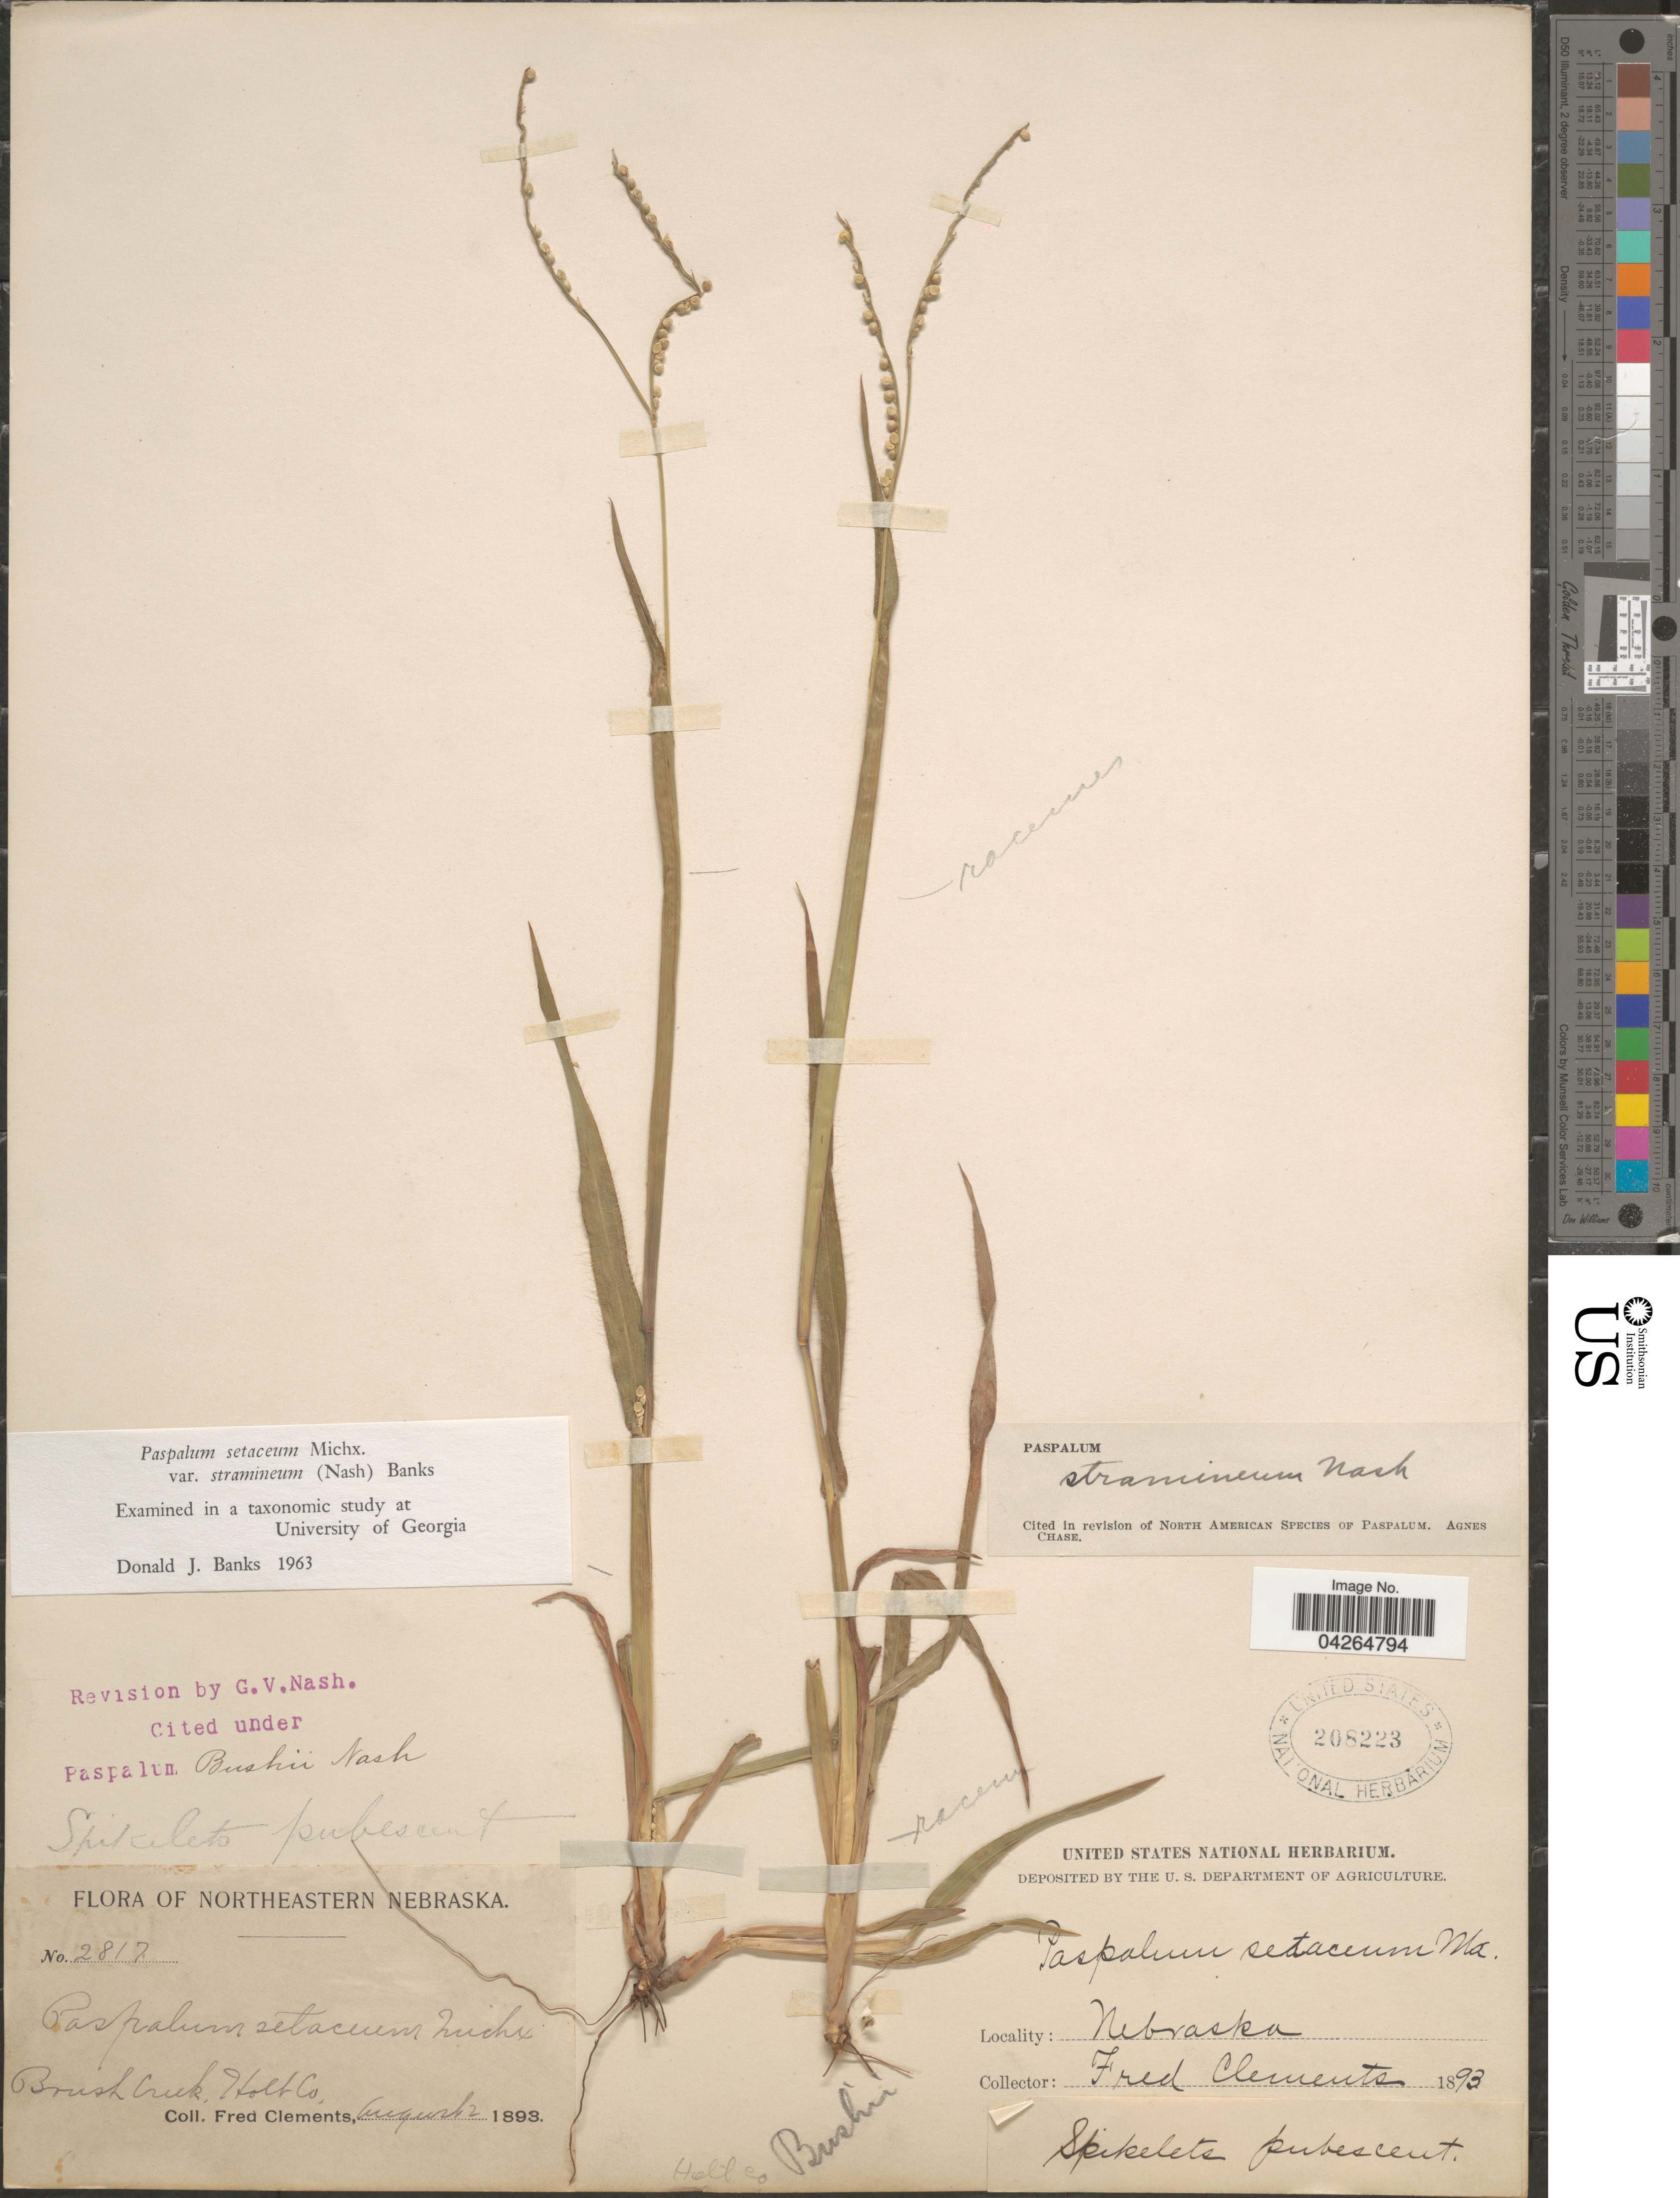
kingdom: Plantae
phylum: Tracheophyta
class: Liliopsida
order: Poales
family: Poaceae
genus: Paspalum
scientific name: Paspalum setaceum var. stramineum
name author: (Nash) D.J. Banks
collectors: F. E. Clements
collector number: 2817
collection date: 1893-08-02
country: United States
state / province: Nebraska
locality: Northeastern Nebraska. Brush Creek, Holt Co.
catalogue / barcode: US 208223